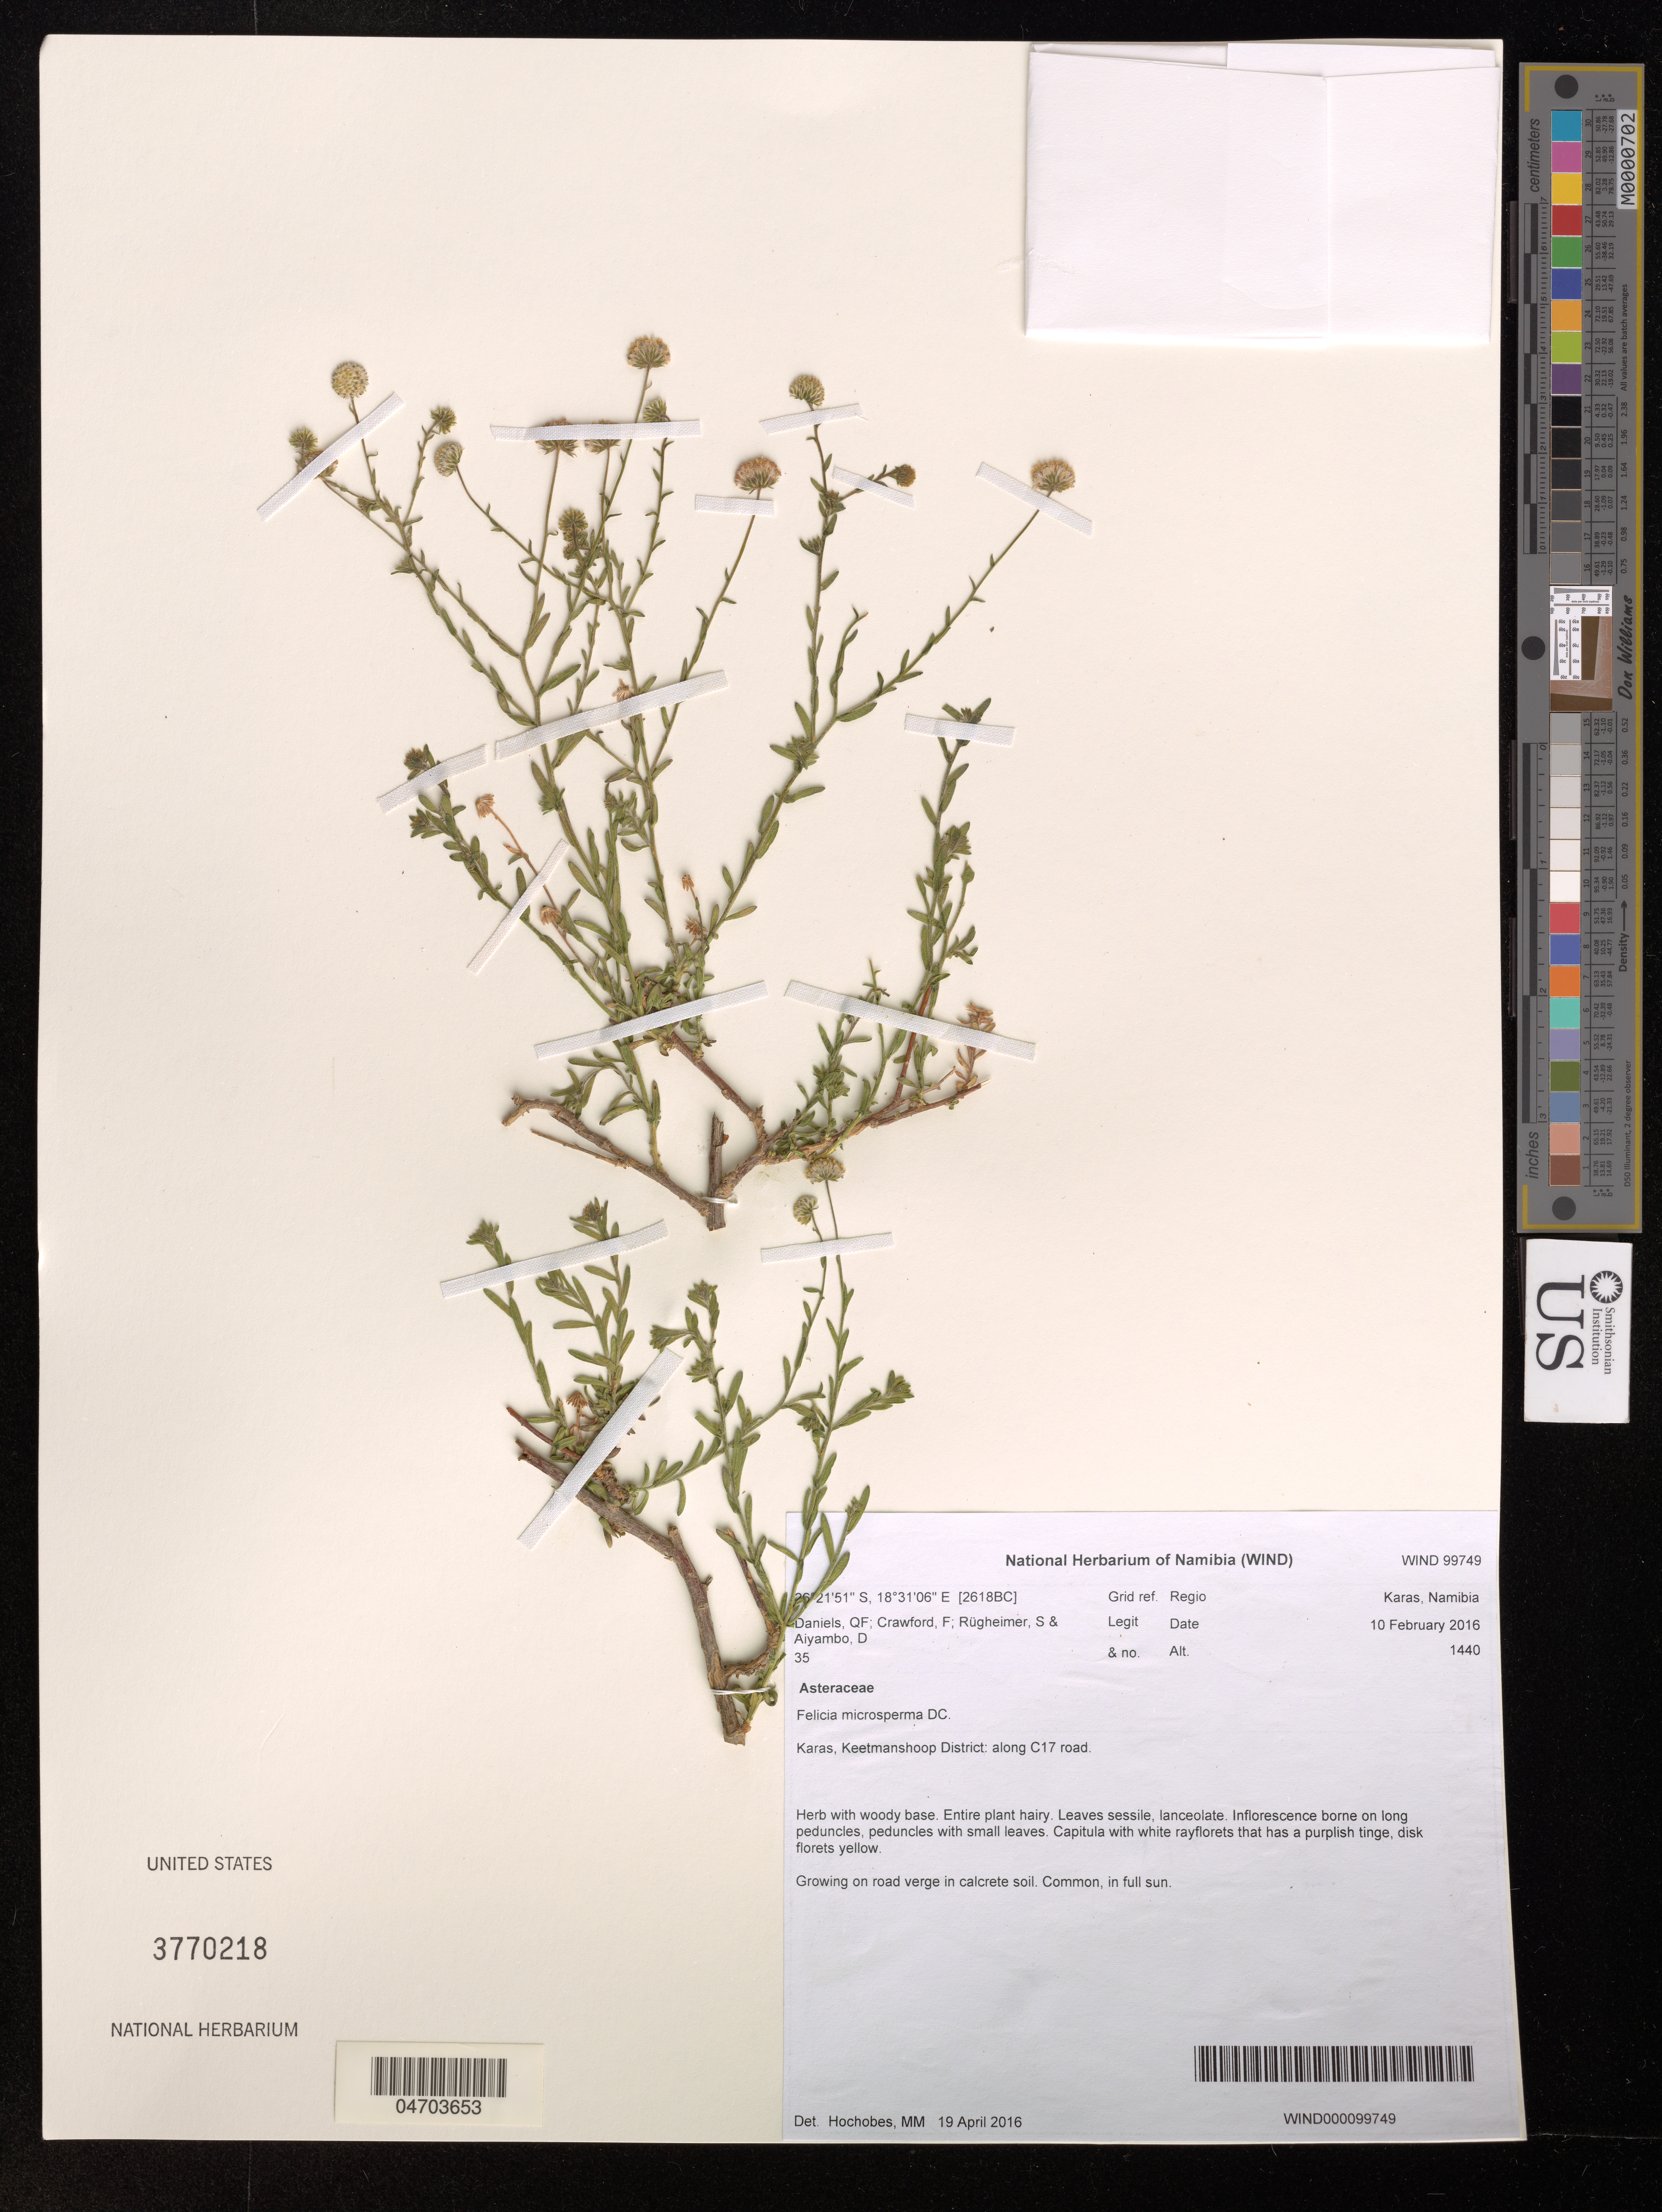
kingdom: Plantae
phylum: Tracheophyta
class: Magnoliopsida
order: Asterales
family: Asteraceae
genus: Felicia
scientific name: Felicia microsperma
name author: DC.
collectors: Q. Daniels, F. Crawford, S. Rugheimer & D. Aiyambo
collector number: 35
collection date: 2016-02-10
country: Namibia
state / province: Karas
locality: [2618BC] Grid ref. Keetmanshoop District: along C17 road.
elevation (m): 1440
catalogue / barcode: US 3770218